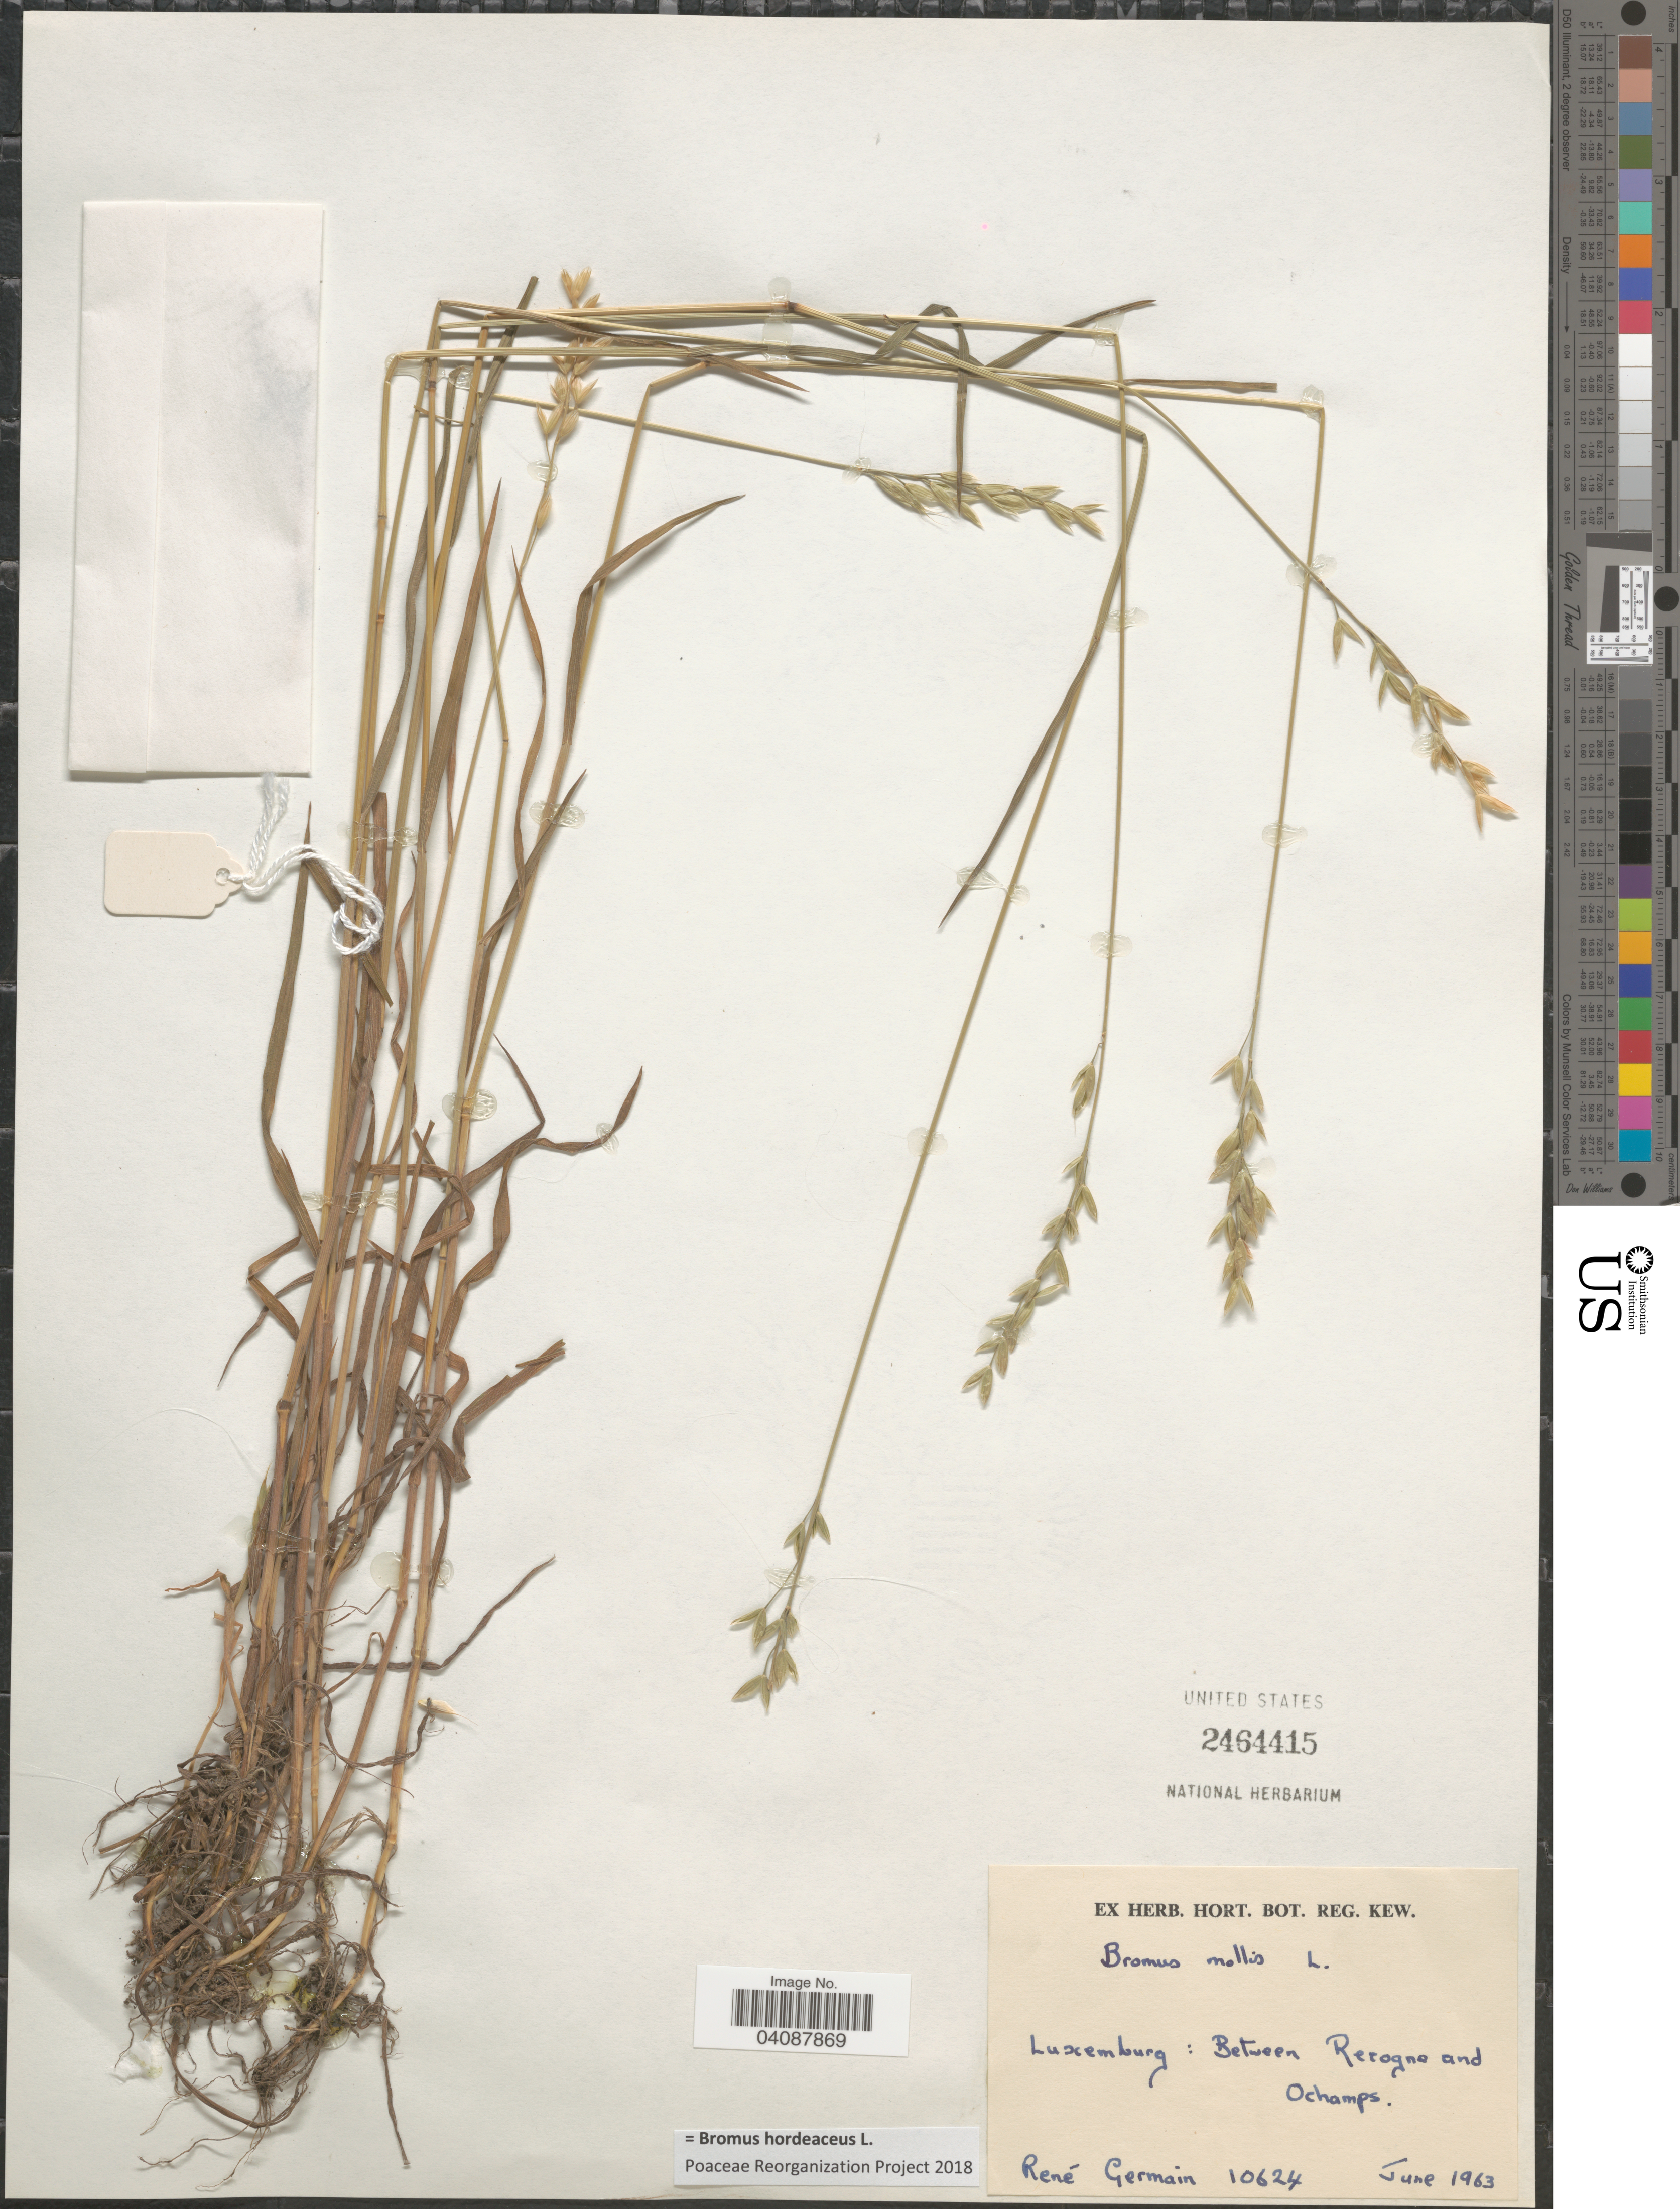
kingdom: Plantae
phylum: Tracheophyta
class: Liliopsida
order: Poales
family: Poaceae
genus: Bromus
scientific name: Bromus hordeaceus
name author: L.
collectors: R. Germain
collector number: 10624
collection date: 1963-06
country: Luxembourg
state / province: Luxembourg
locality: Luxemburg: Between Rerogne and Ochamps.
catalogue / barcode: US 2464415